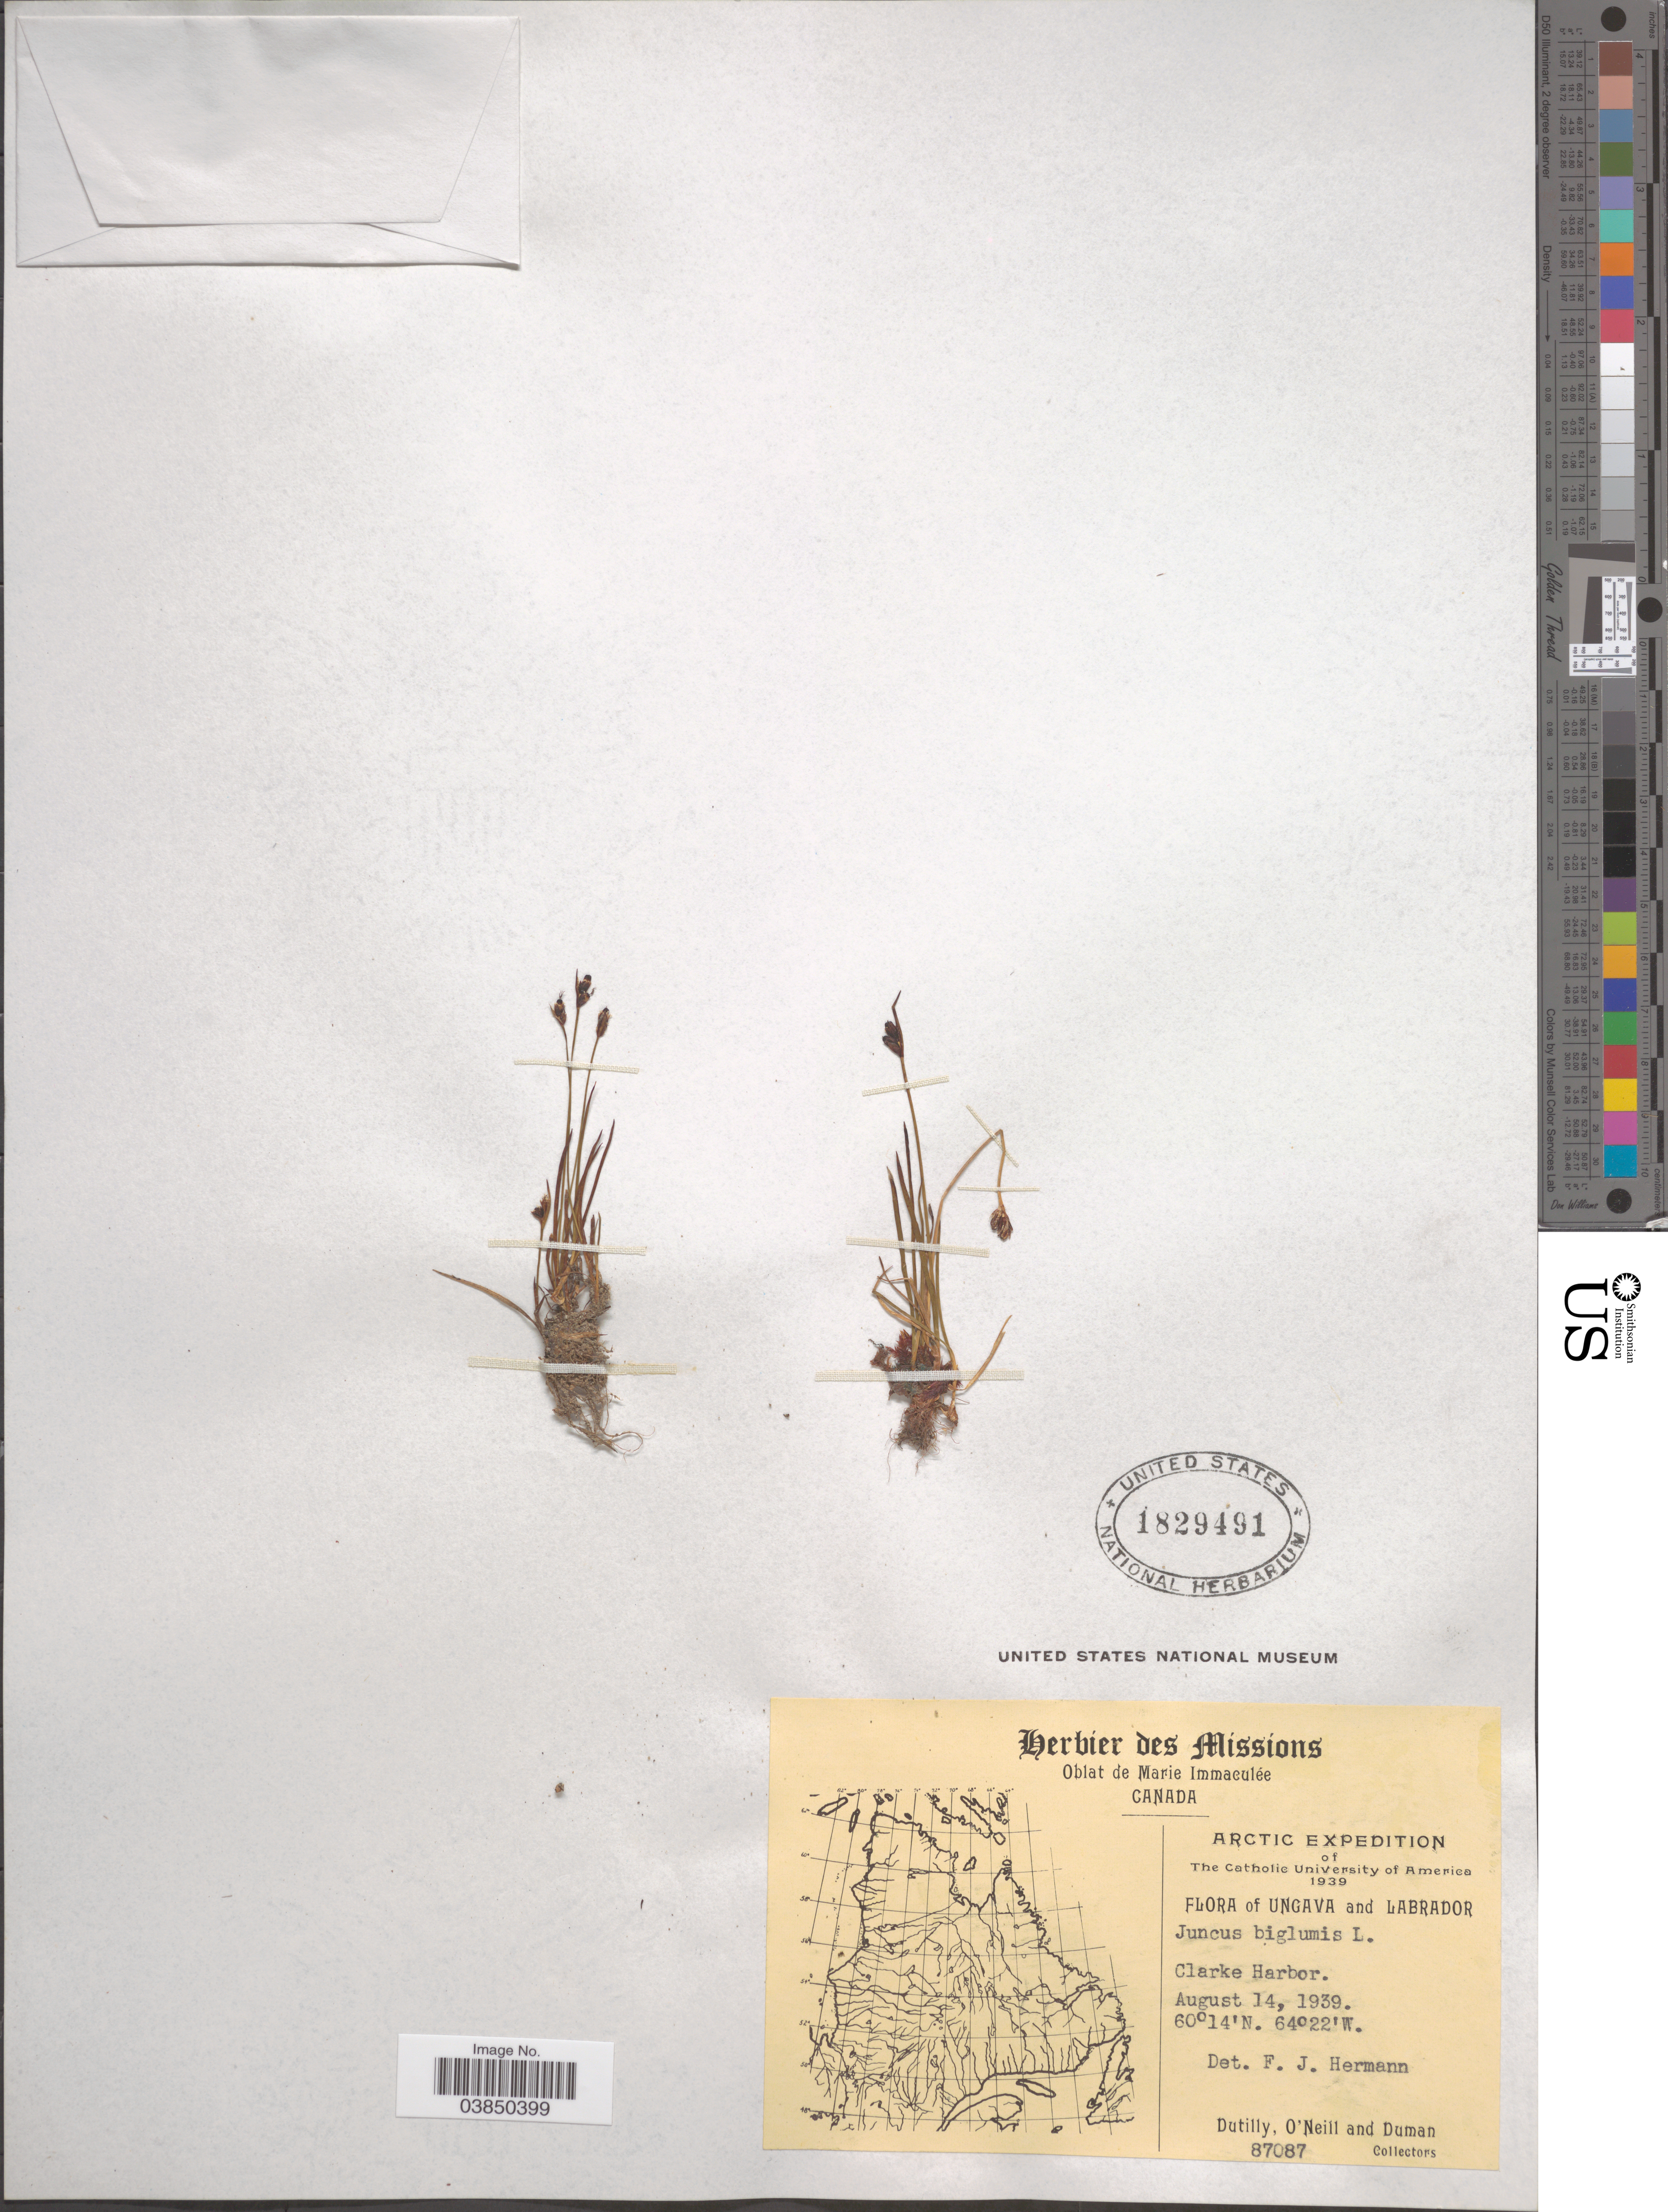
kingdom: Plantae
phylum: Tracheophyta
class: Liliopsida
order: Poales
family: Juncaceae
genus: Juncus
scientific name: Juncus biglumis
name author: L.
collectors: -. Dutilly, O'Neill, -- & -. Duman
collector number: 87087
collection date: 1939-08-14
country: Canada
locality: Ungava and Labrador. Clarke Harbor.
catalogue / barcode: US 1829491